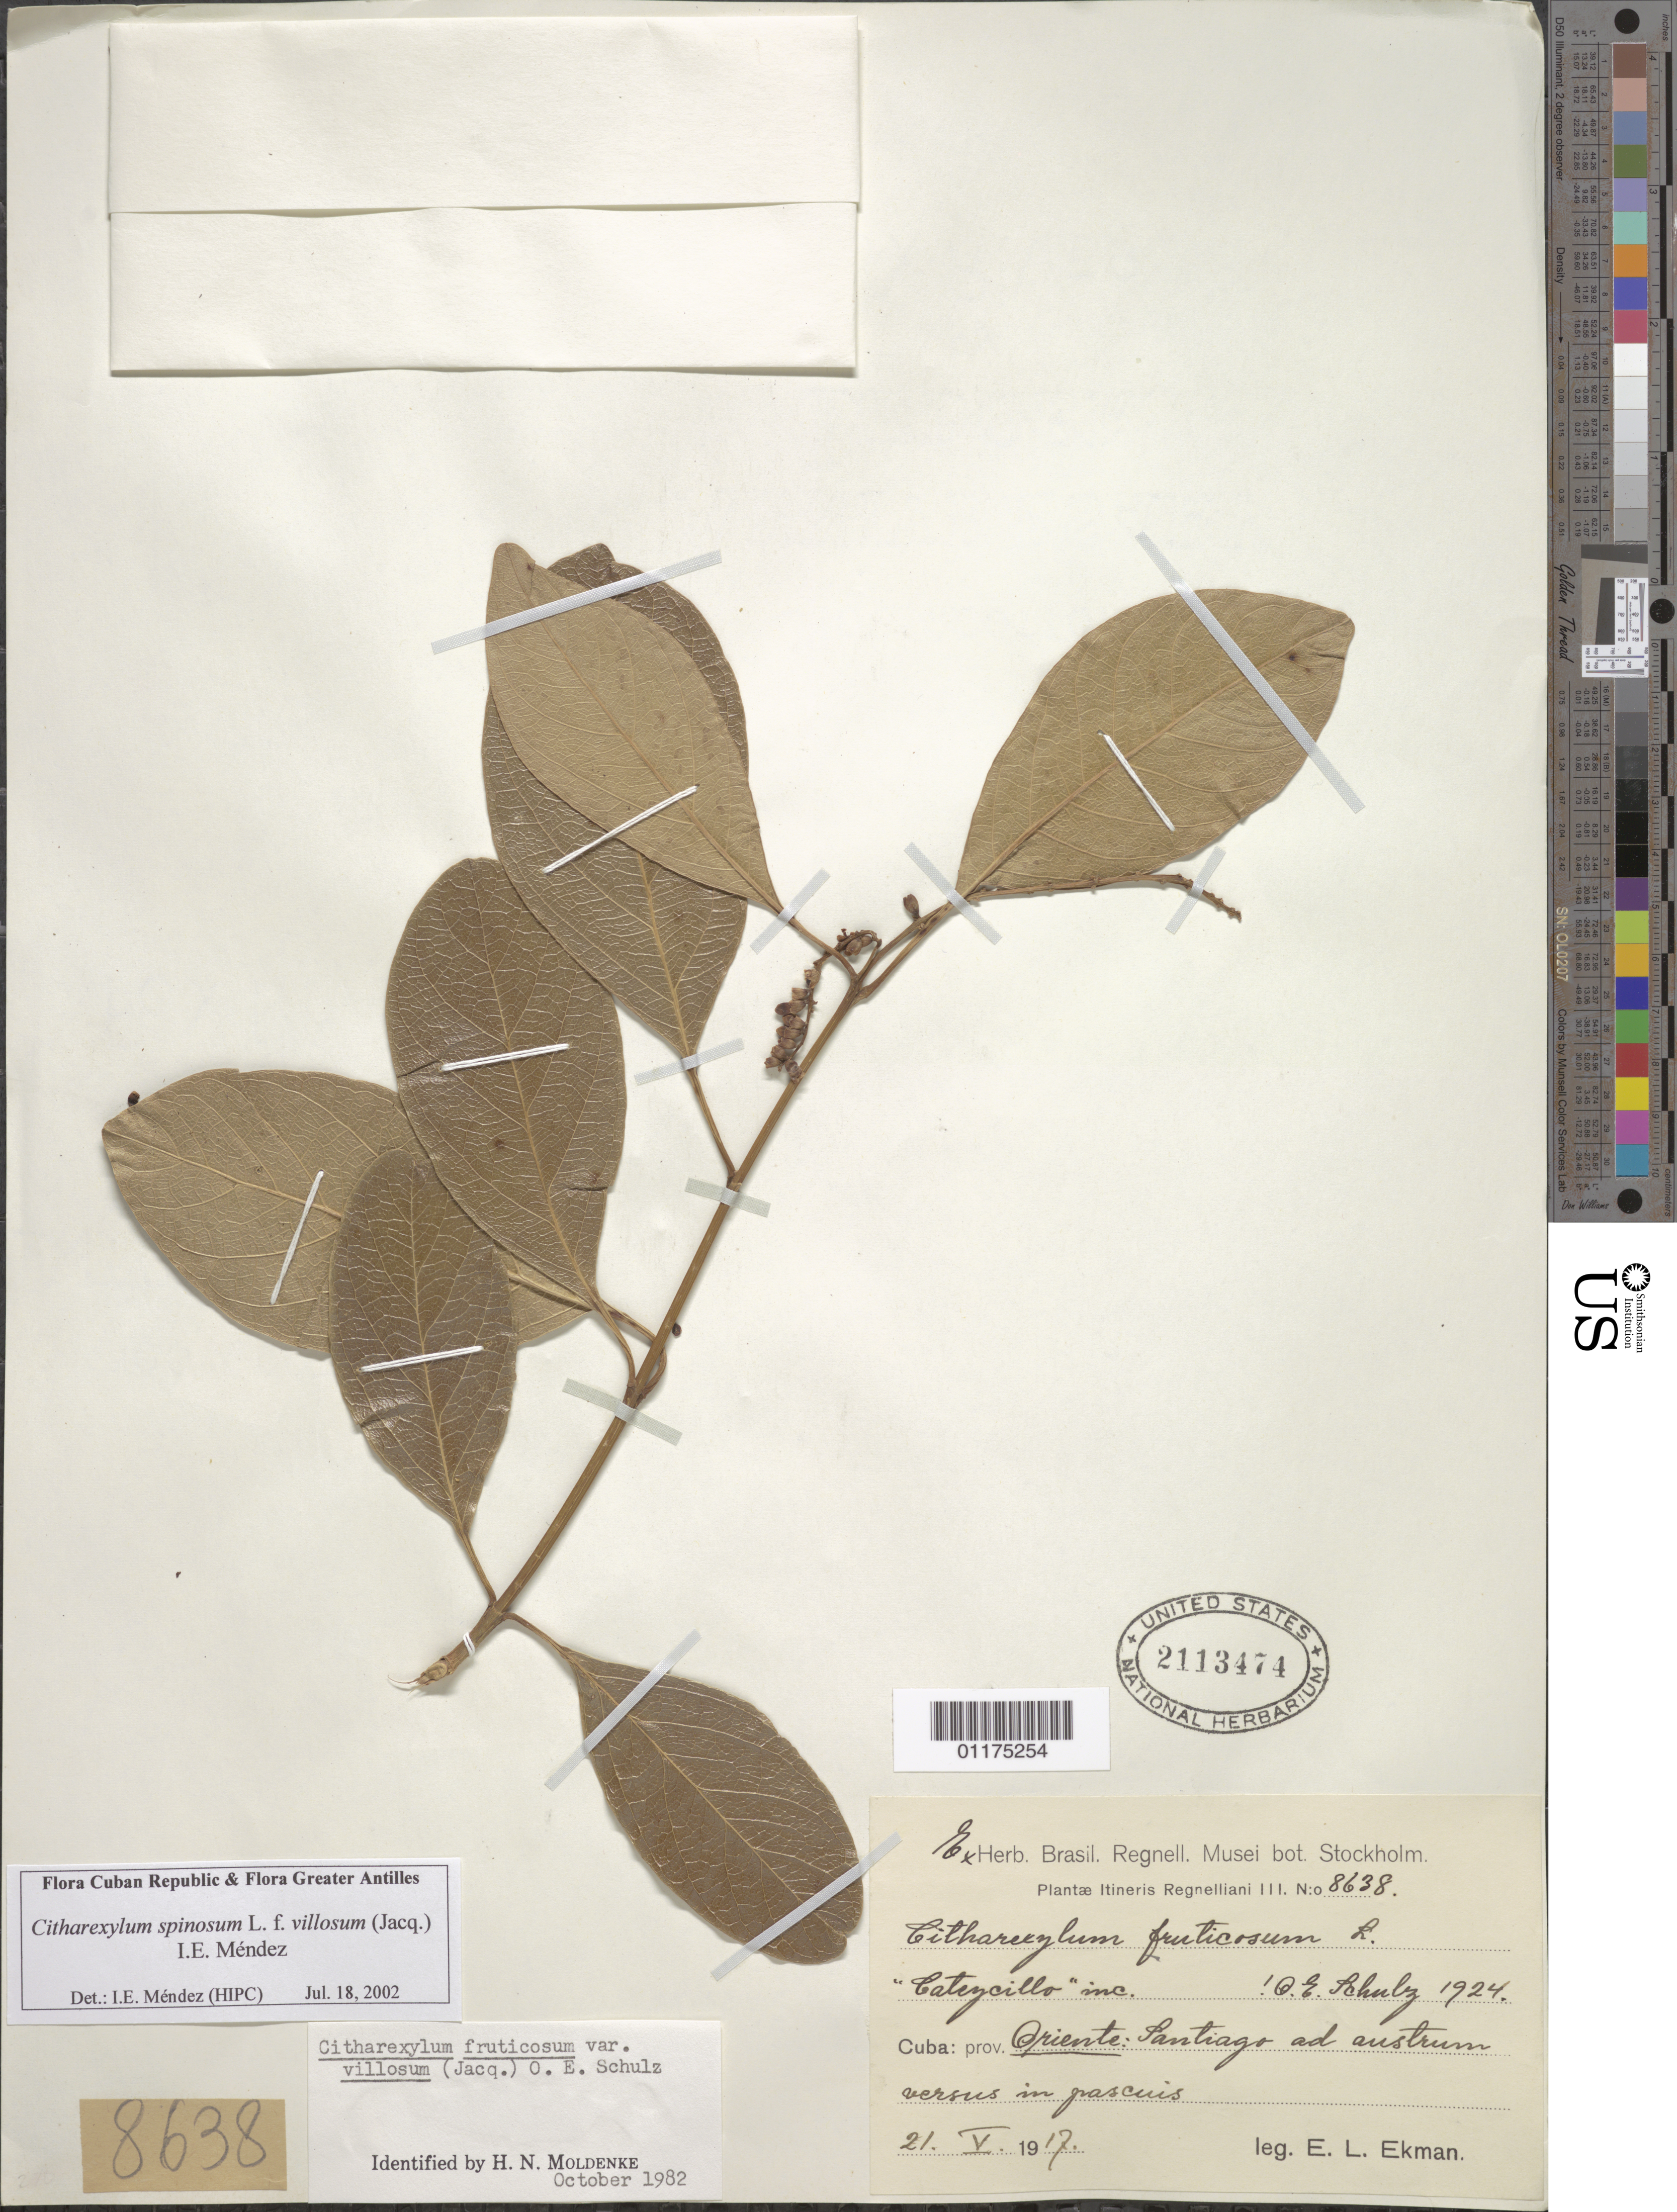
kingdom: Plantae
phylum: Tracheophyta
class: Magnoliopsida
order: Lamiales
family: Verbenaceae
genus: Citharexylum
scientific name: Citharexylum spinosum f. villosum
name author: (Jacq.) I.E. Méndez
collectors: E. L. Ekman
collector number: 8638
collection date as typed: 21 May 1917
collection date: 1917-05-21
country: Cuba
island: Cuba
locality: Oriente: Santiago ad austrum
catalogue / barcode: US 2113474